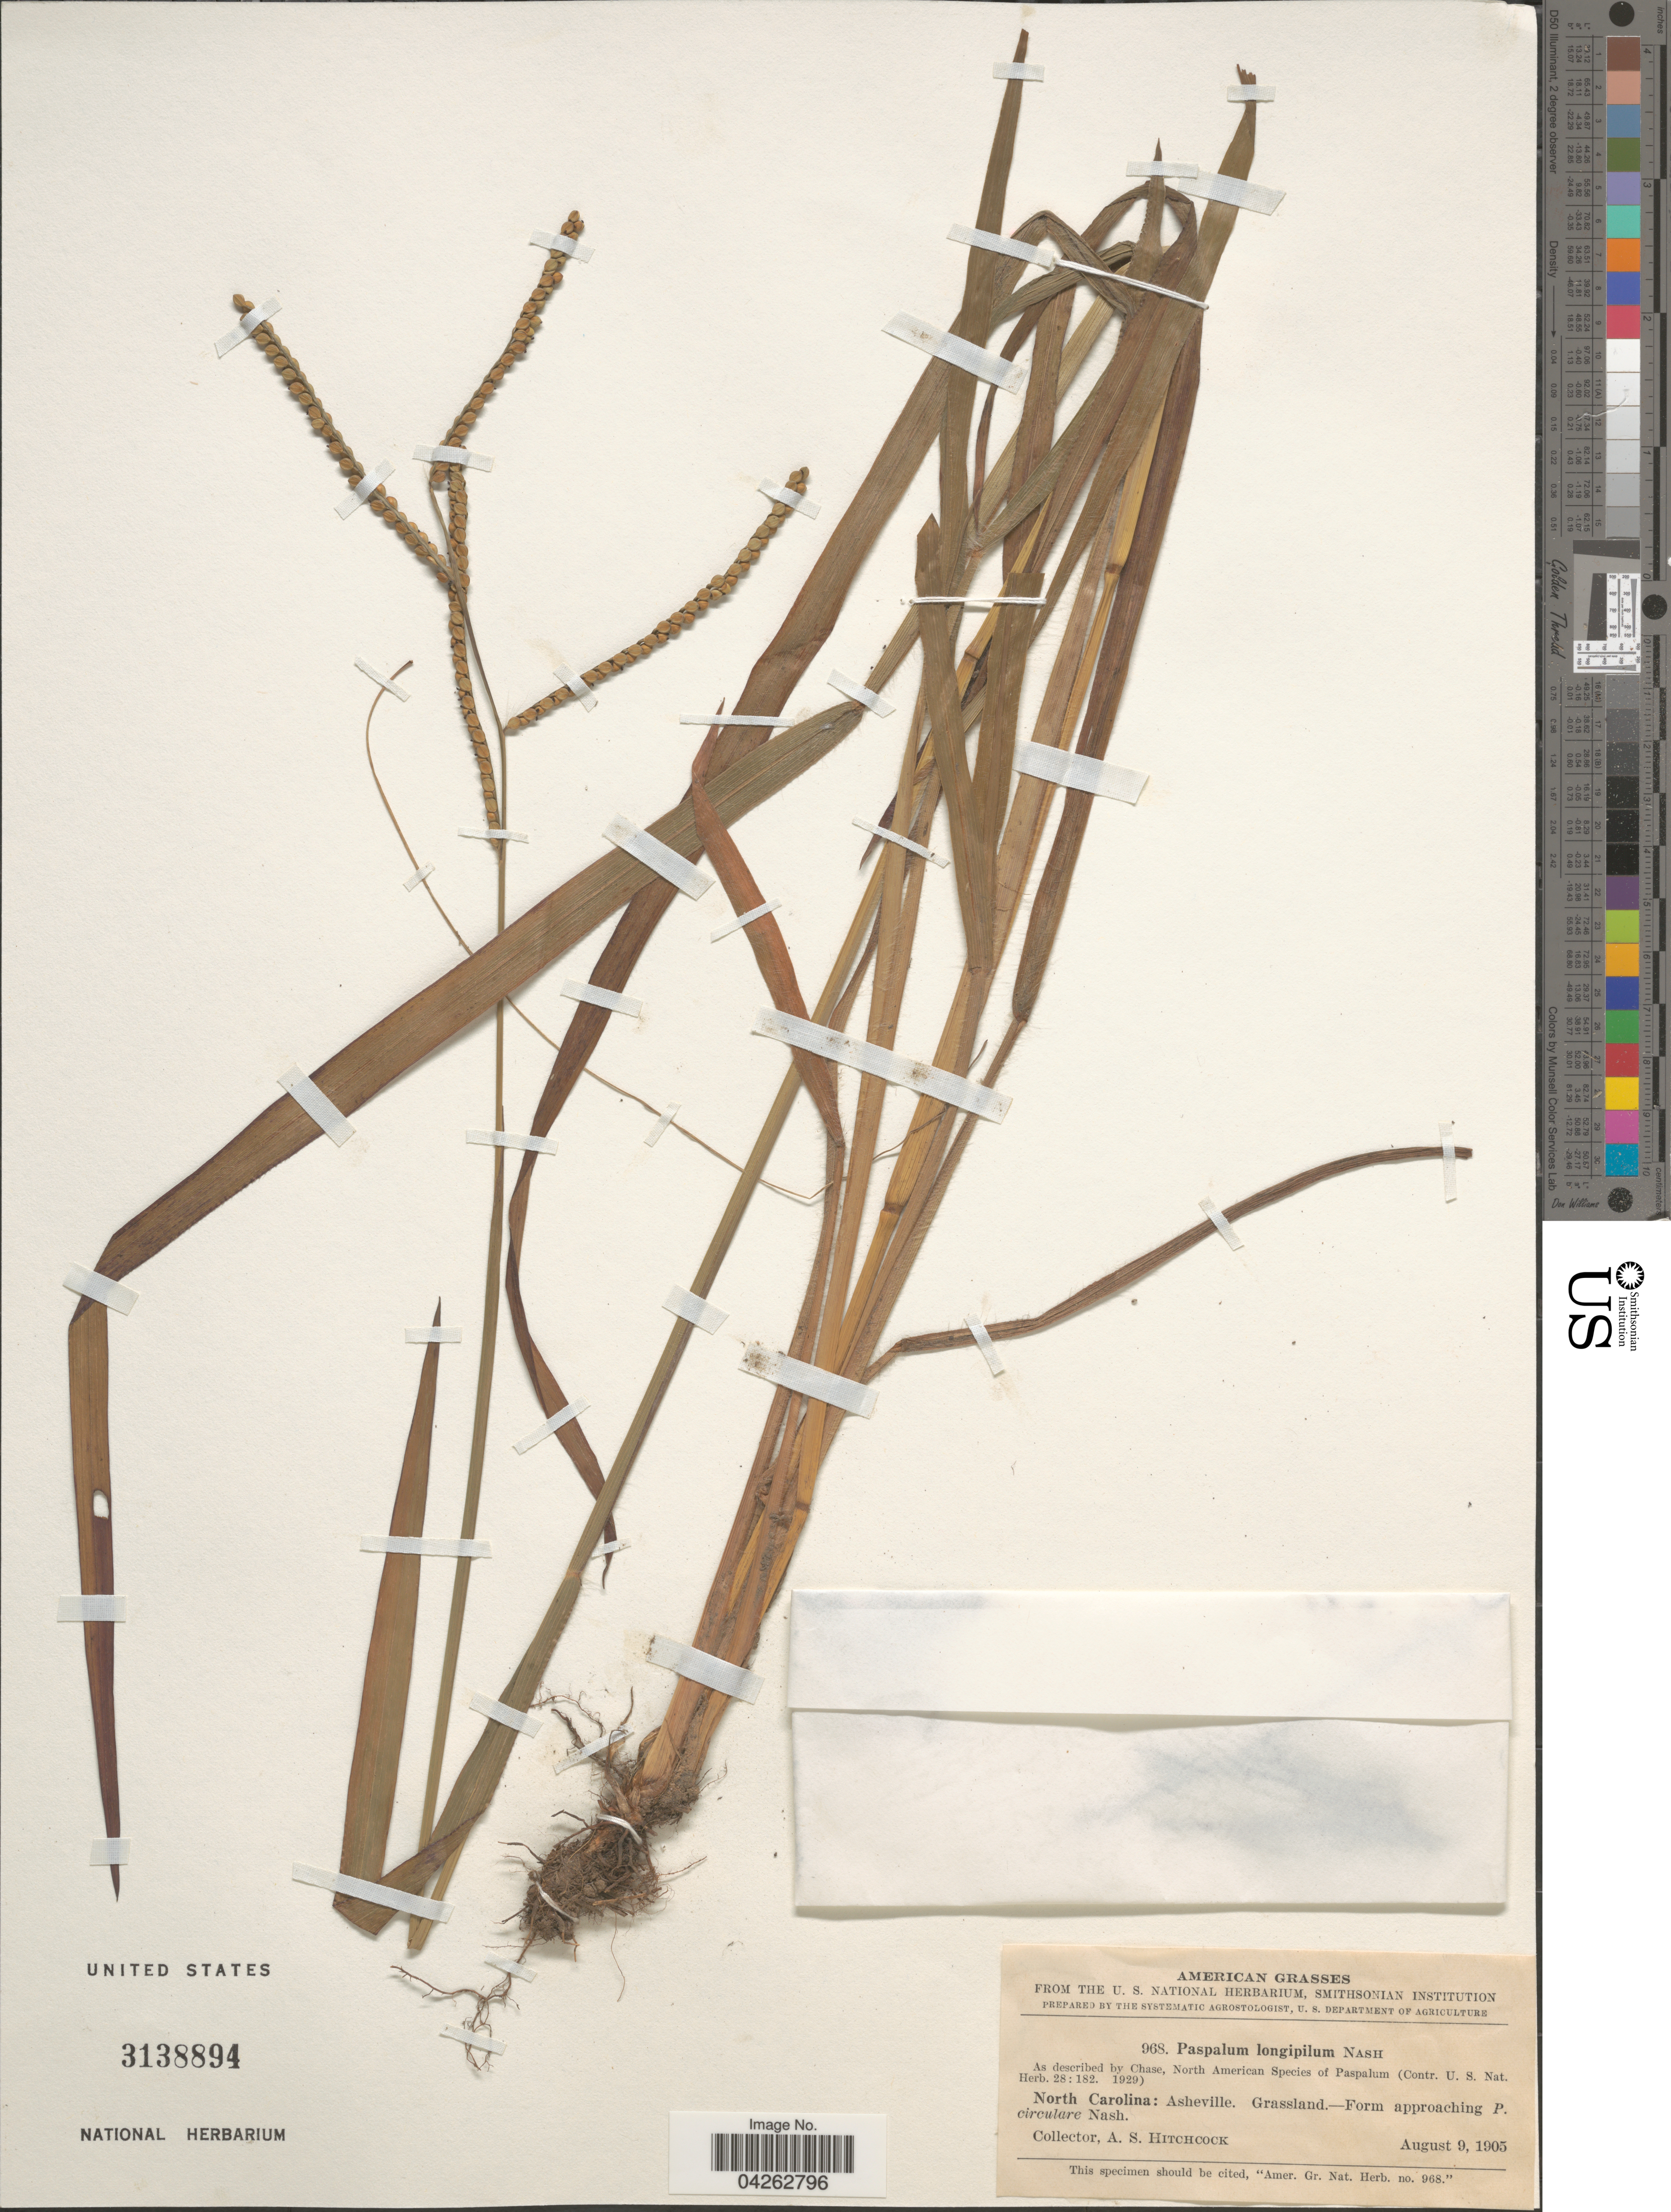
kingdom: Plantae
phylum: Tracheophyta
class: Liliopsida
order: Poales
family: Poaceae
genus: Paspalum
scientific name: Paspalum longipilum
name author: Nash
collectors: A. S. Hitchcock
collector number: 968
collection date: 1905-08-09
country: United States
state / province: North Carolina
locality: Asheville.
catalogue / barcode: US 3138894